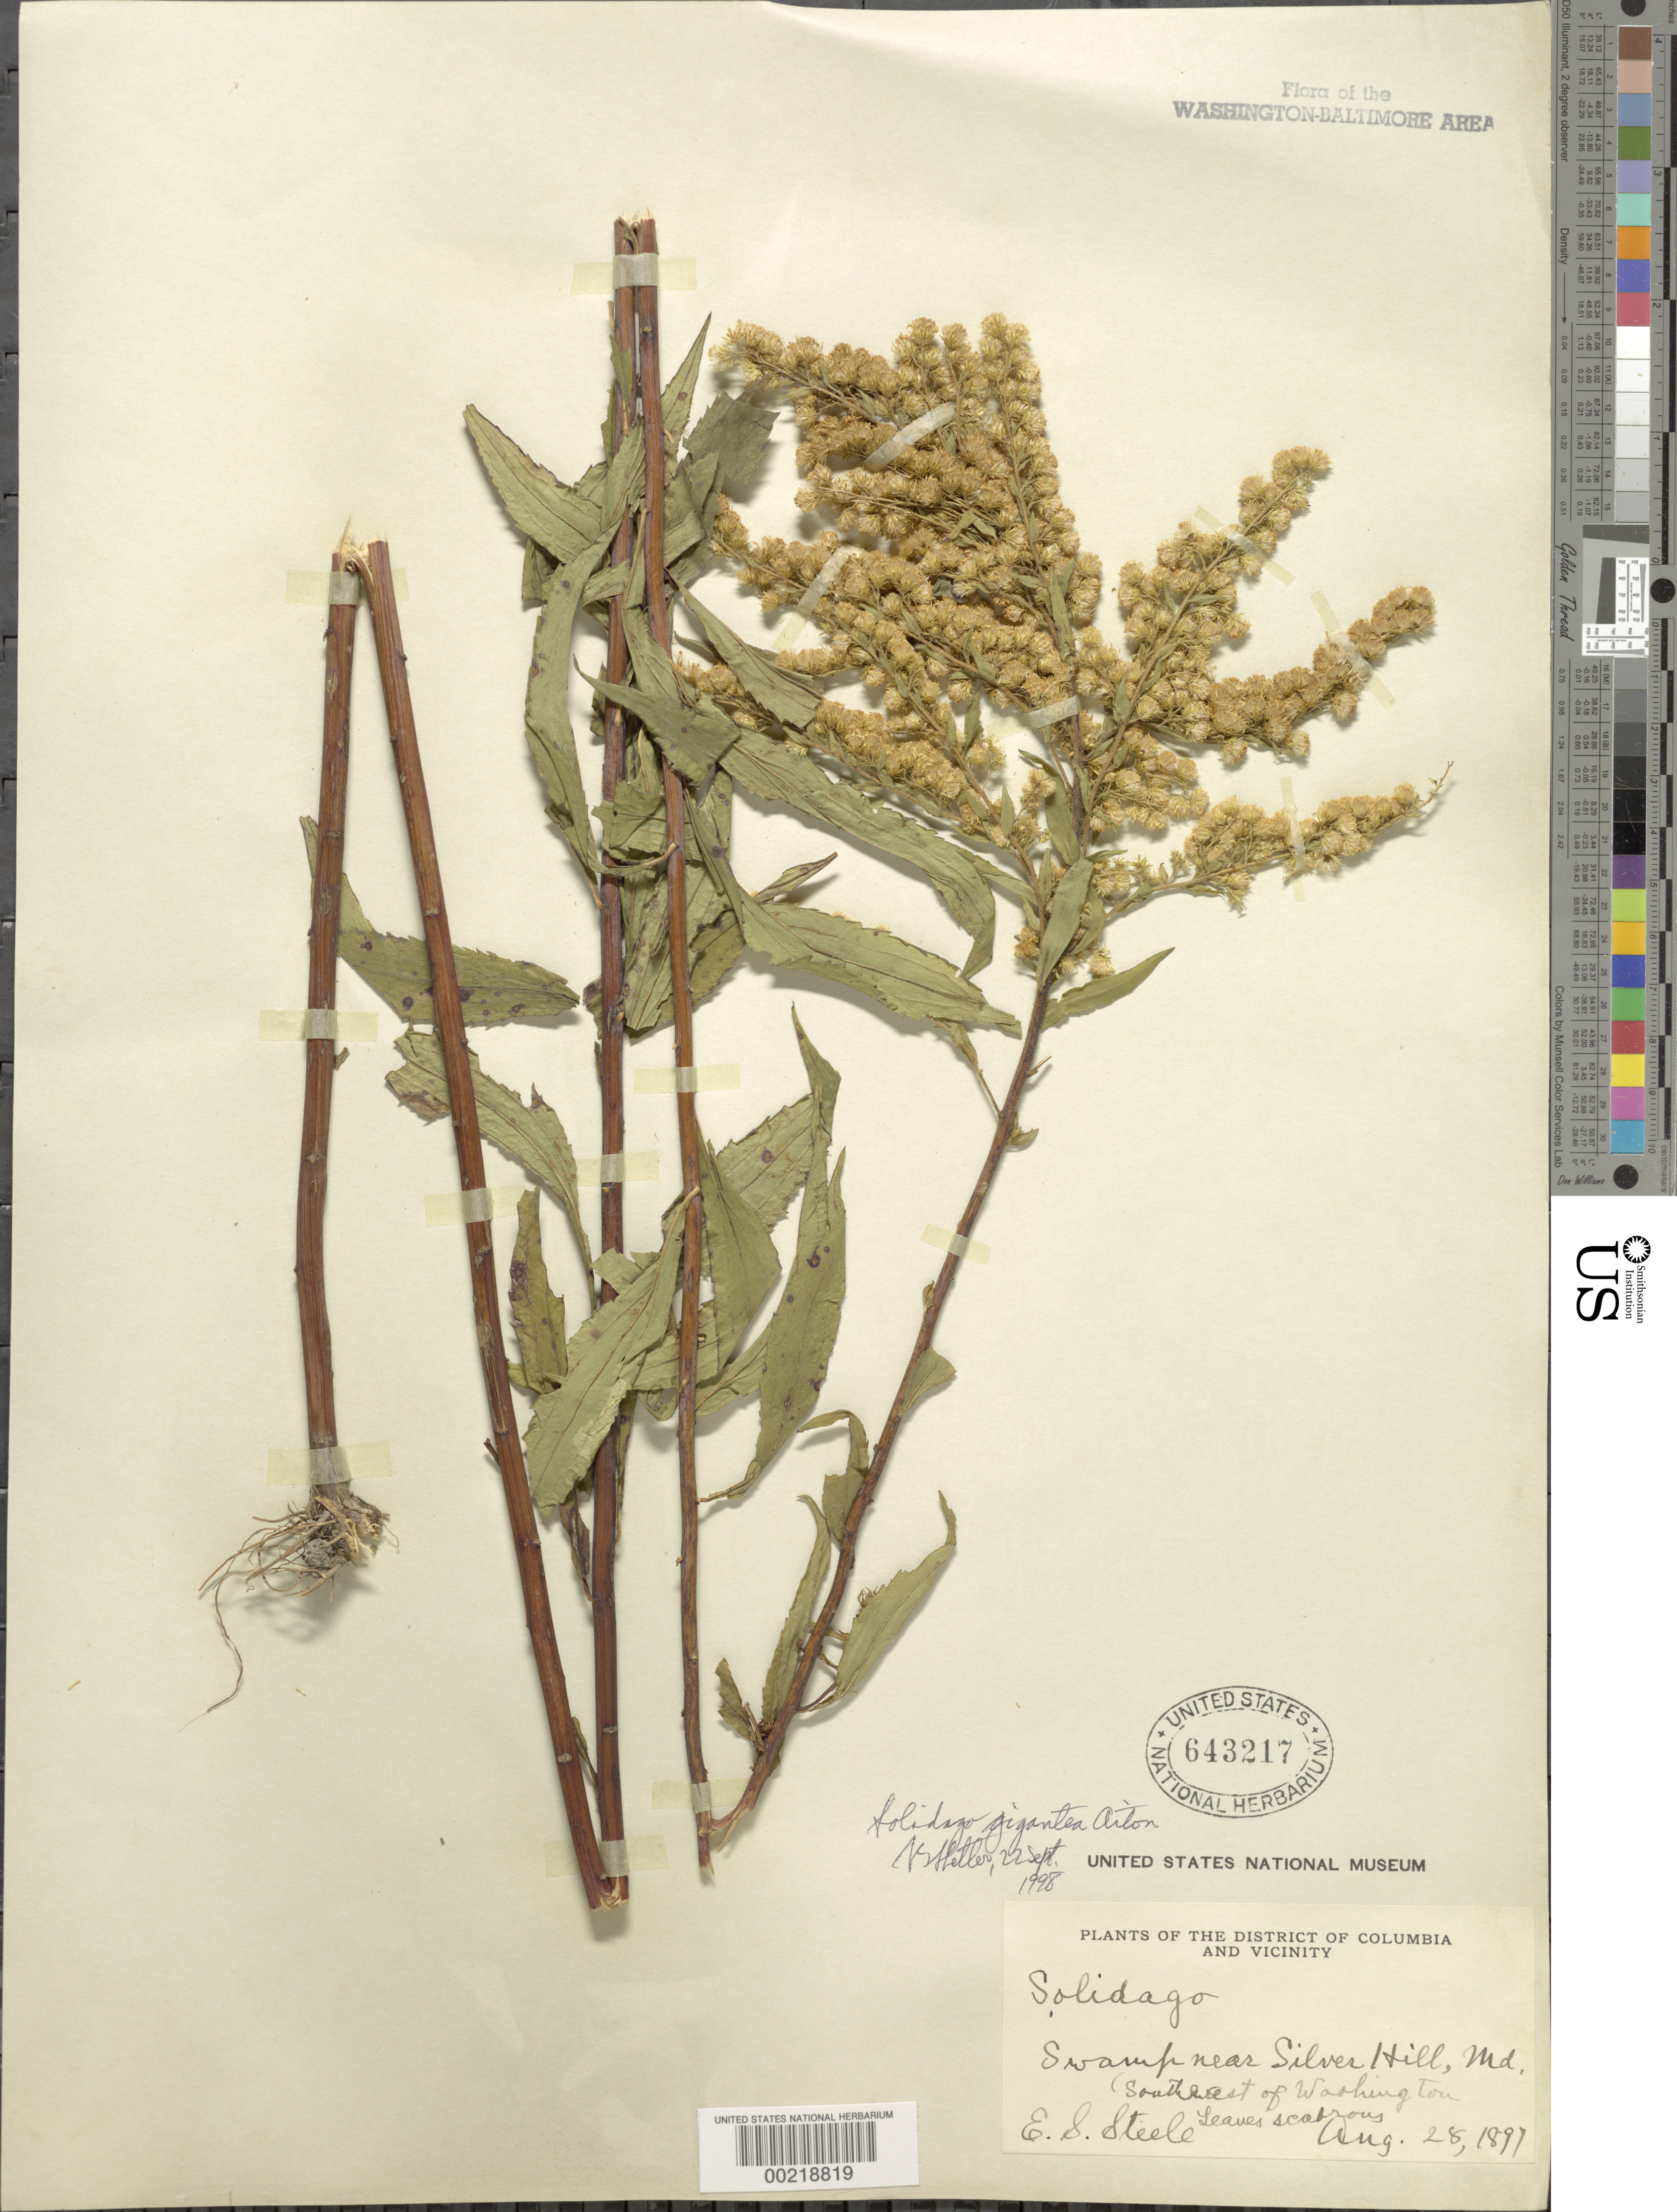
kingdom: Plantae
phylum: Tracheophyta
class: Magnoliopsida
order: Asterales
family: Asteraceae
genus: Solidago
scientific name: Solidago gigantea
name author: Aiton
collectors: E. Steele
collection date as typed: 28 Aug 1897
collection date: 1897-08-28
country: United States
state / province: Maryland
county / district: Montgomery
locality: Silver Hill vicinity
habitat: Swamp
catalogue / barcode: US 643217